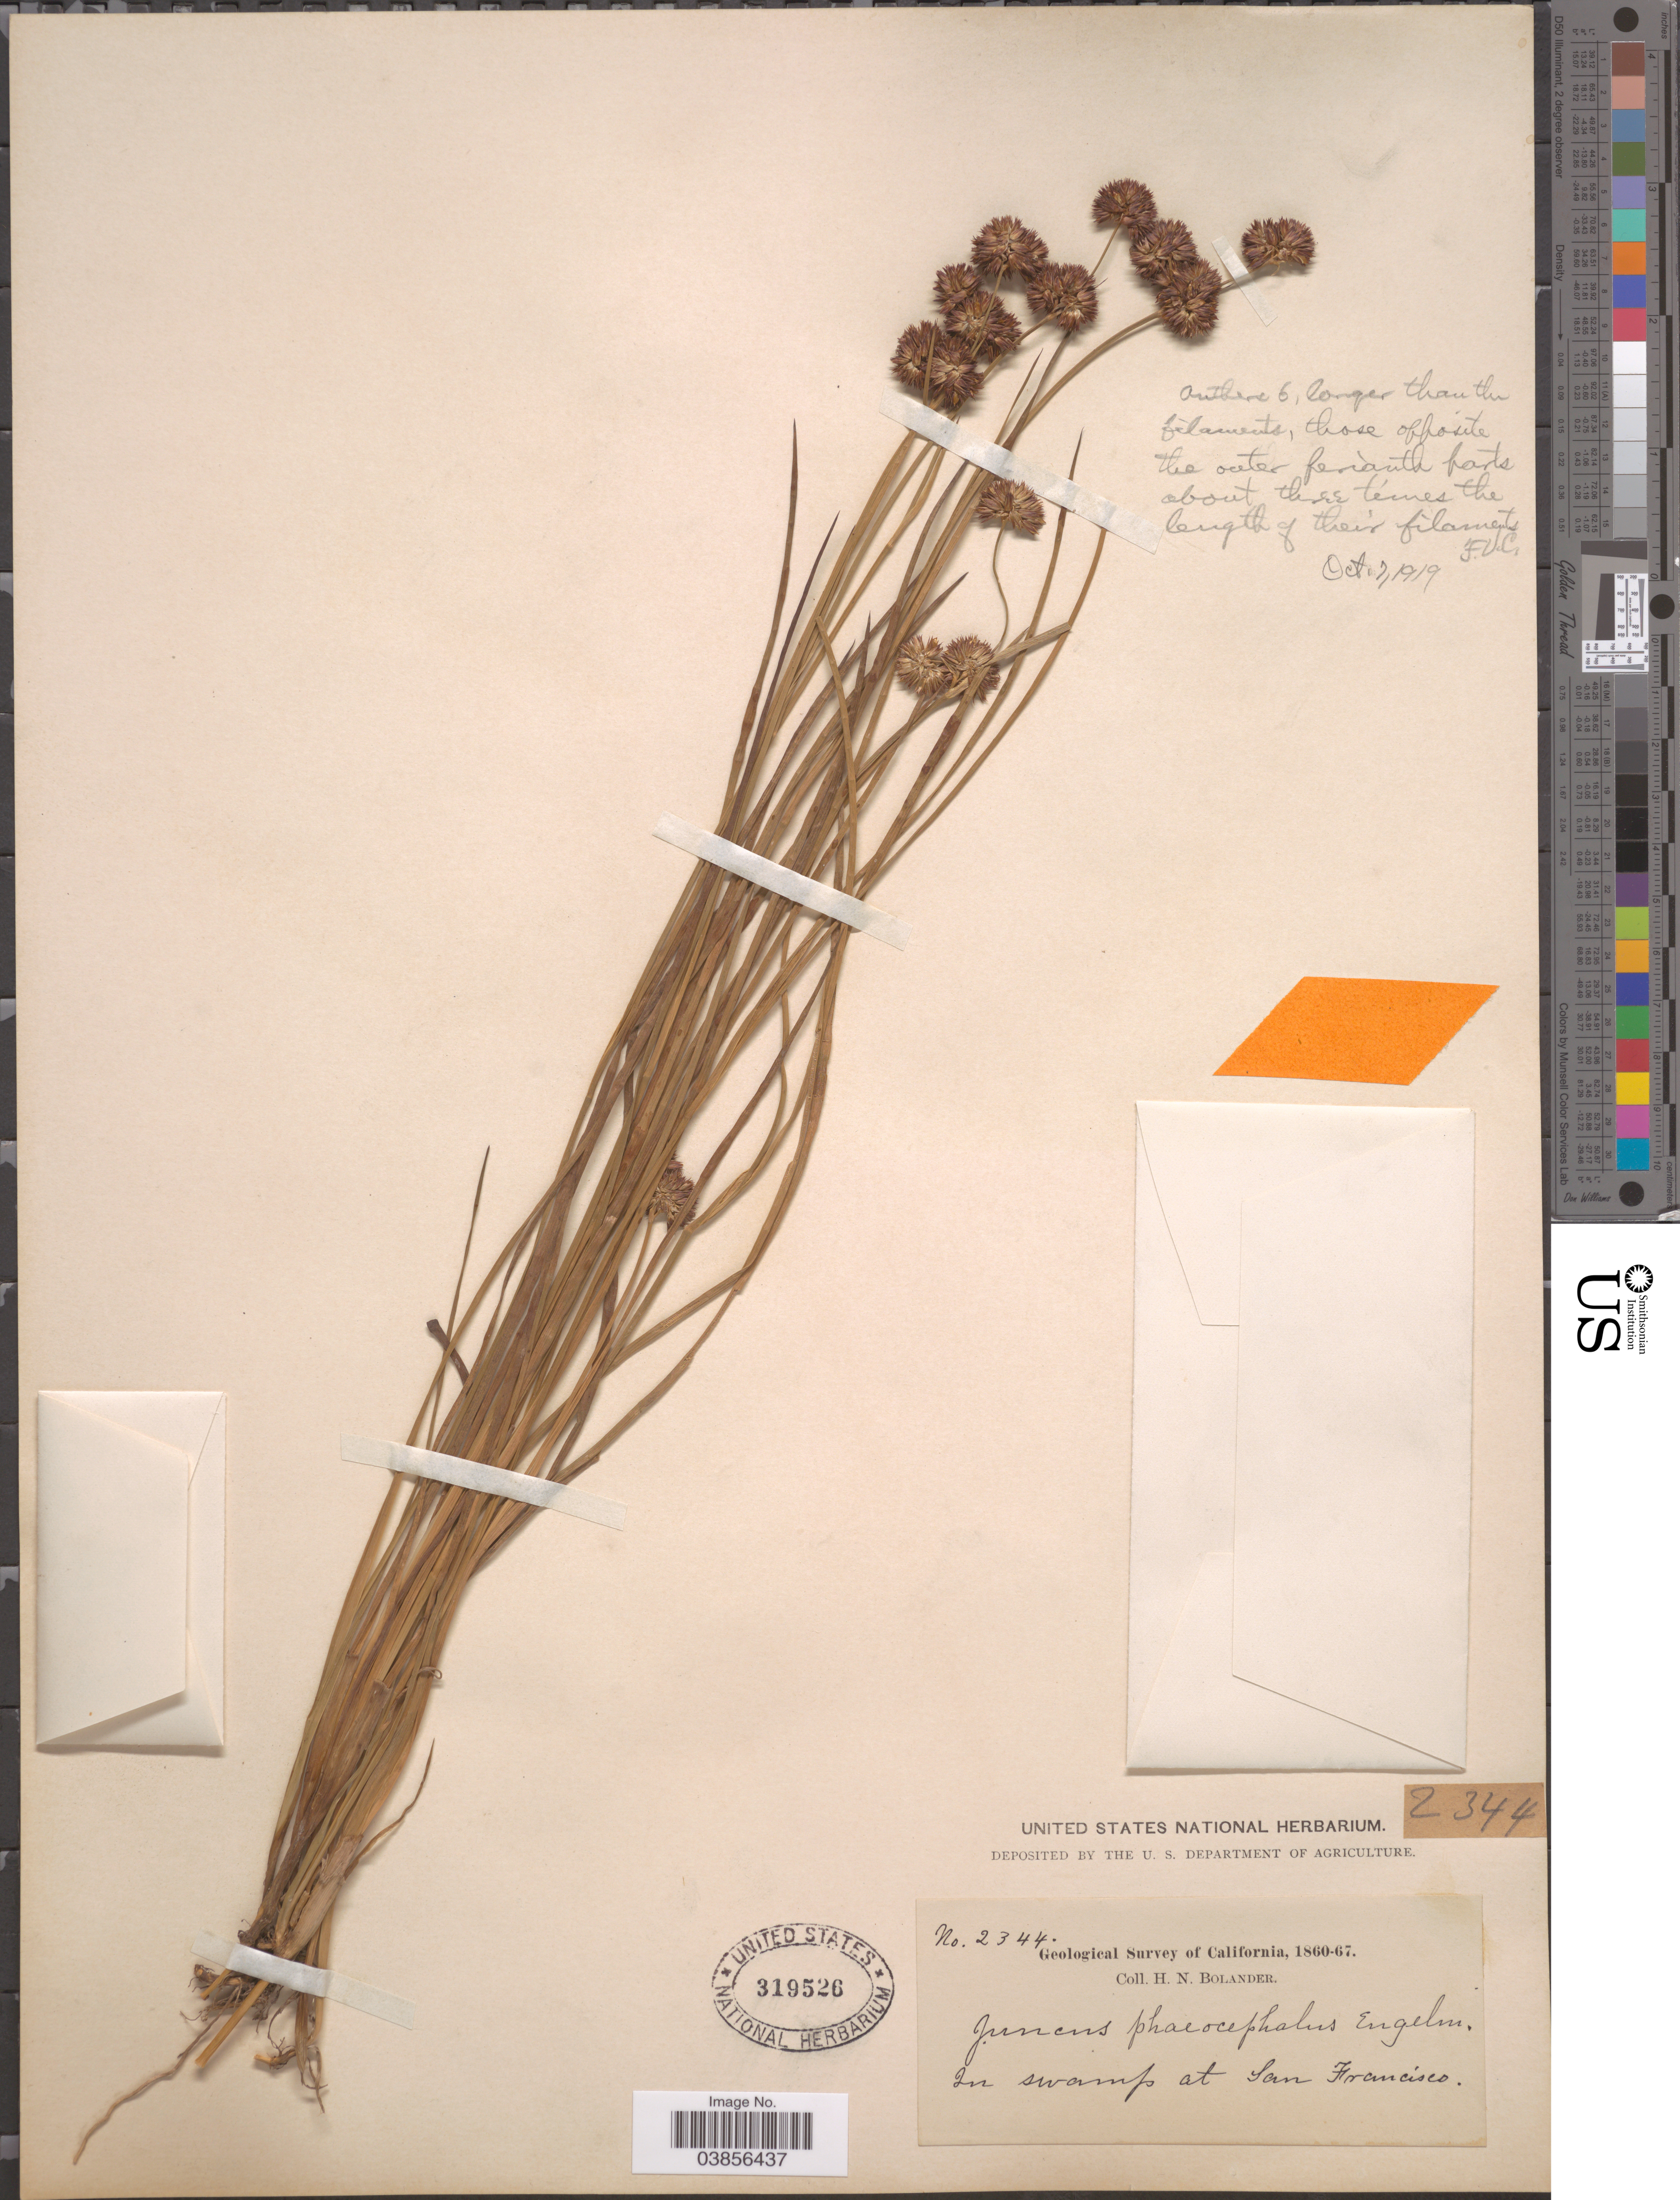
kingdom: Plantae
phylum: Tracheophyta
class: Liliopsida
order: Poales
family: Juncaceae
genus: Juncus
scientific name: Juncus phaeocephalus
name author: Engelm.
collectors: H. Bolander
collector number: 2344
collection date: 1860/1867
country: United States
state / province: California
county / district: San Francisco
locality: At San Francisco.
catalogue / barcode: US 319526